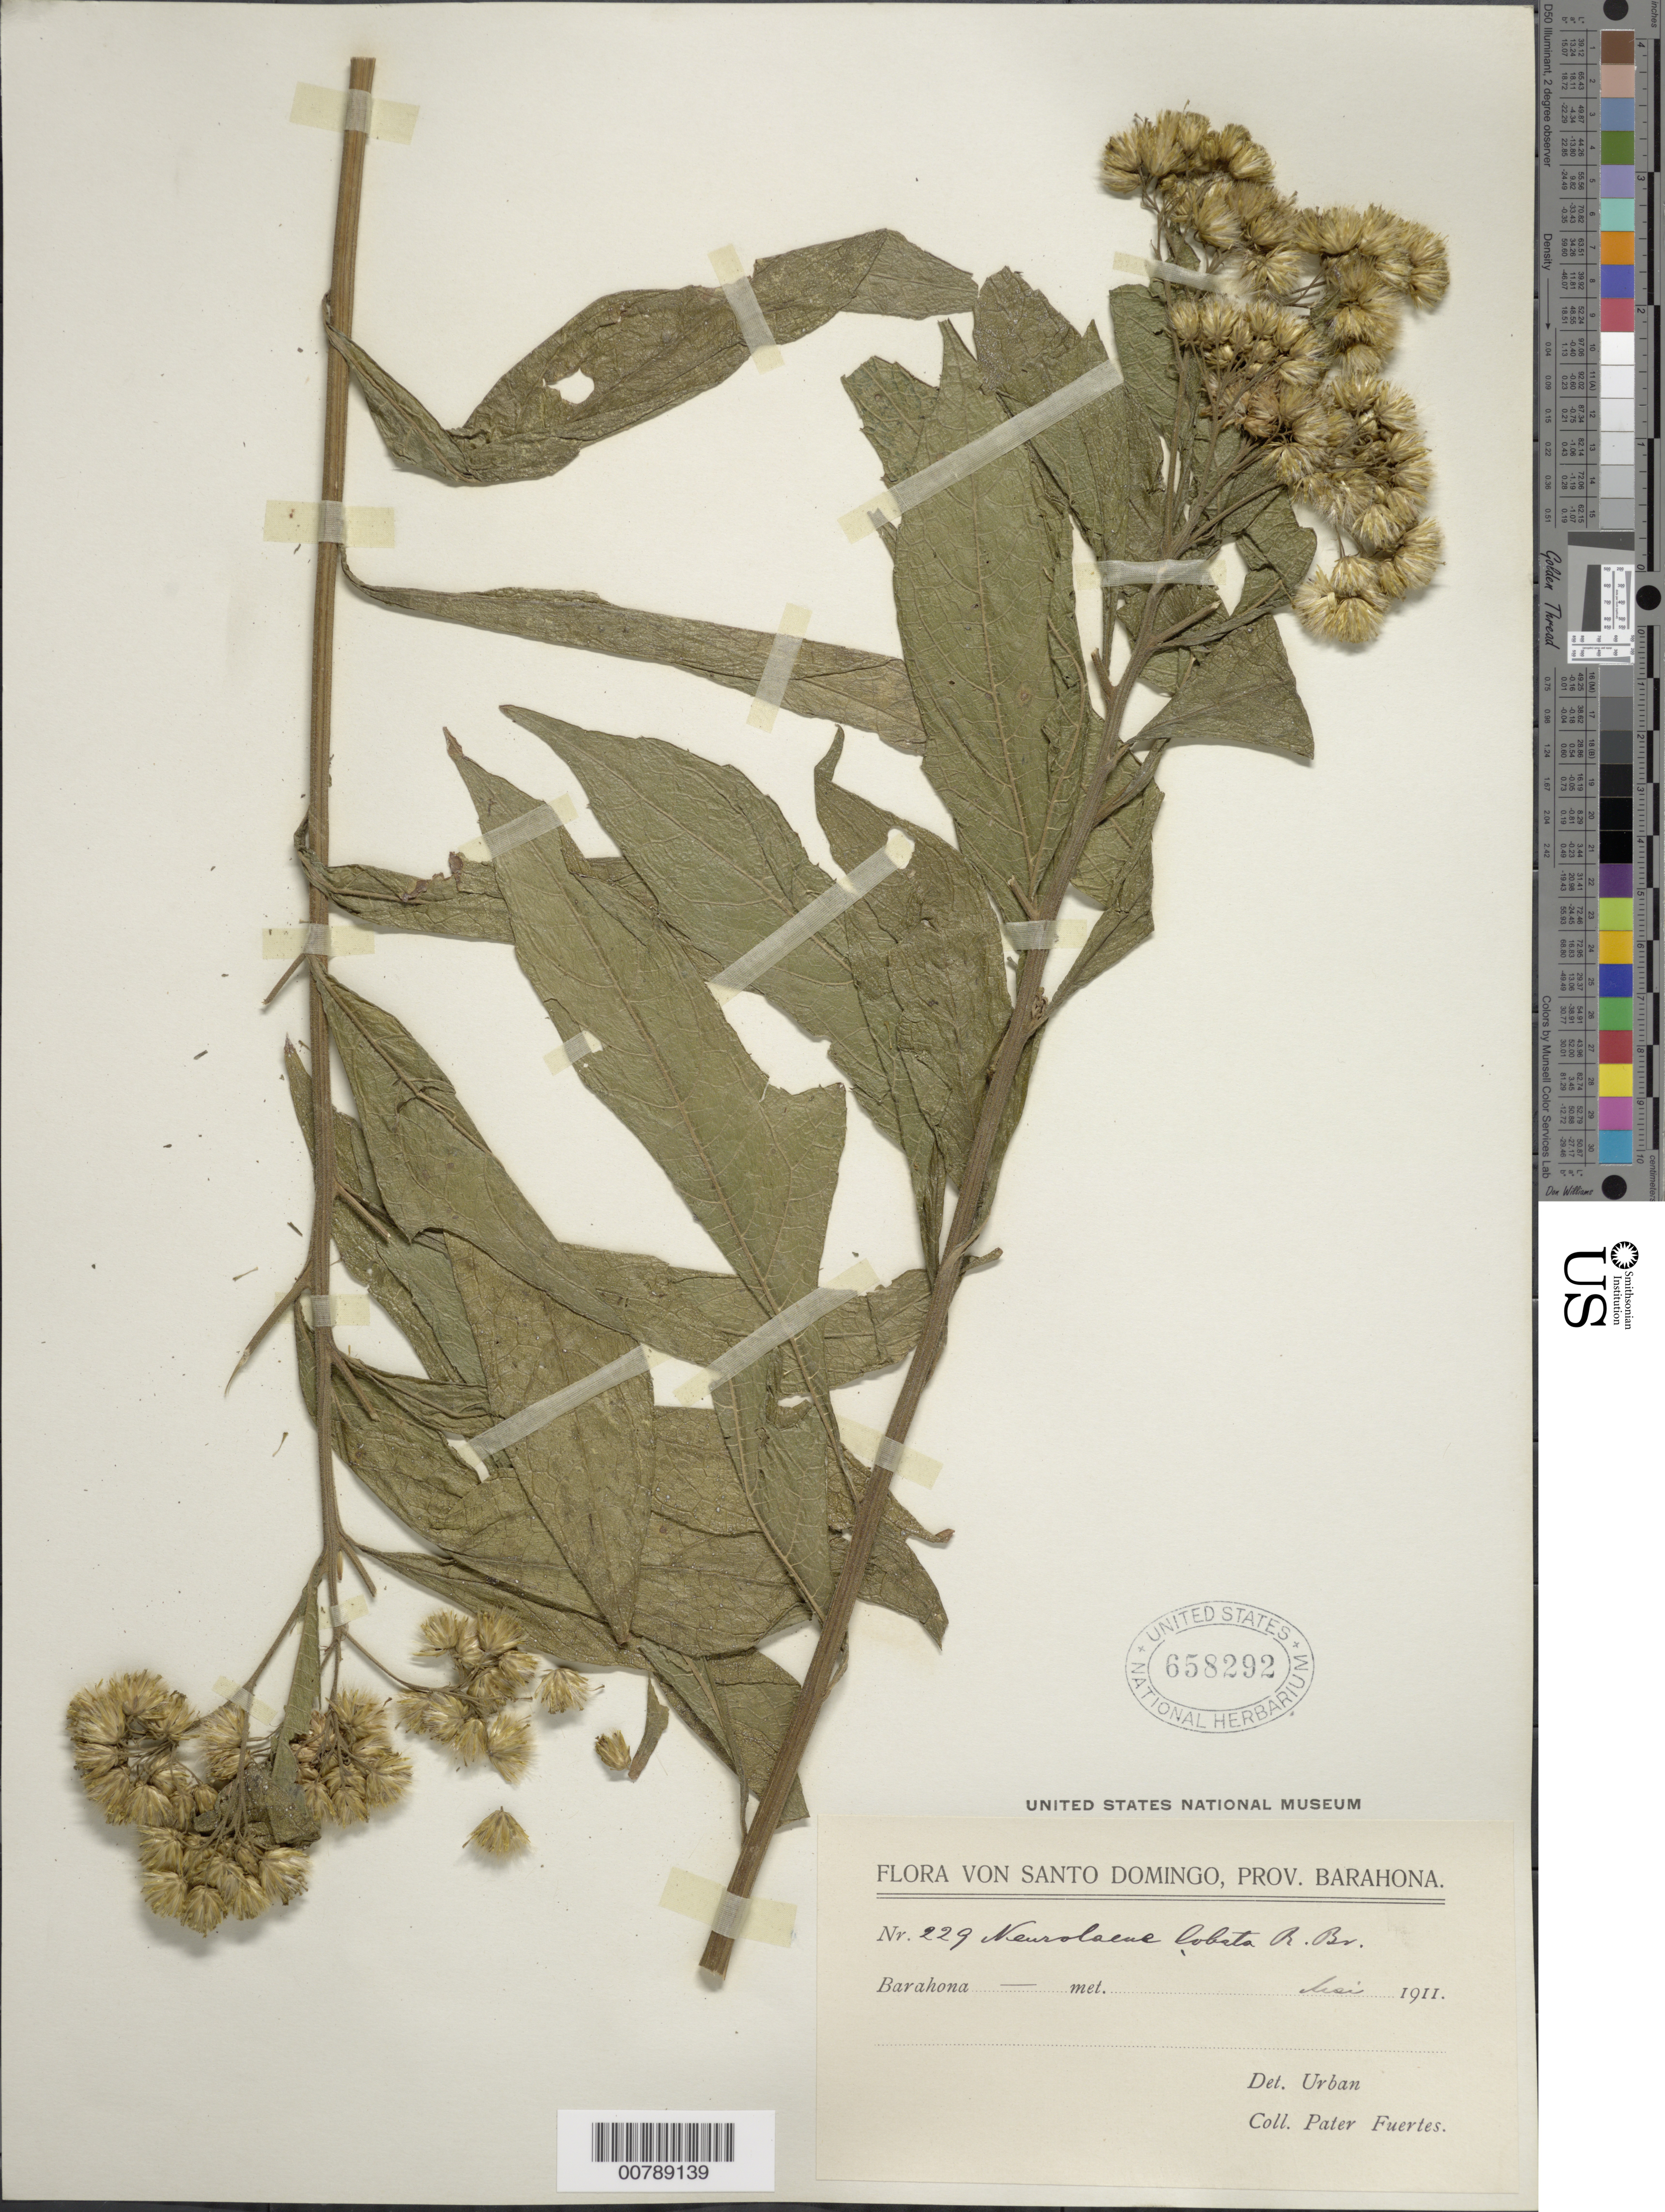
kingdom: Plantae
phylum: Tracheophyta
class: Magnoliopsida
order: Asterales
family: Asteraceae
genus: Neurolaena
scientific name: Neurolaena lobata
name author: (L.) R. Br. ex Cass.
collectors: M. D. Fuertes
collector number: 229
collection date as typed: Mar 1911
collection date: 1911-03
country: Dominican Republic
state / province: Barahona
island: Hispaniola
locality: Santo Domingo, Provincia Barahona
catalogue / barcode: US 658292